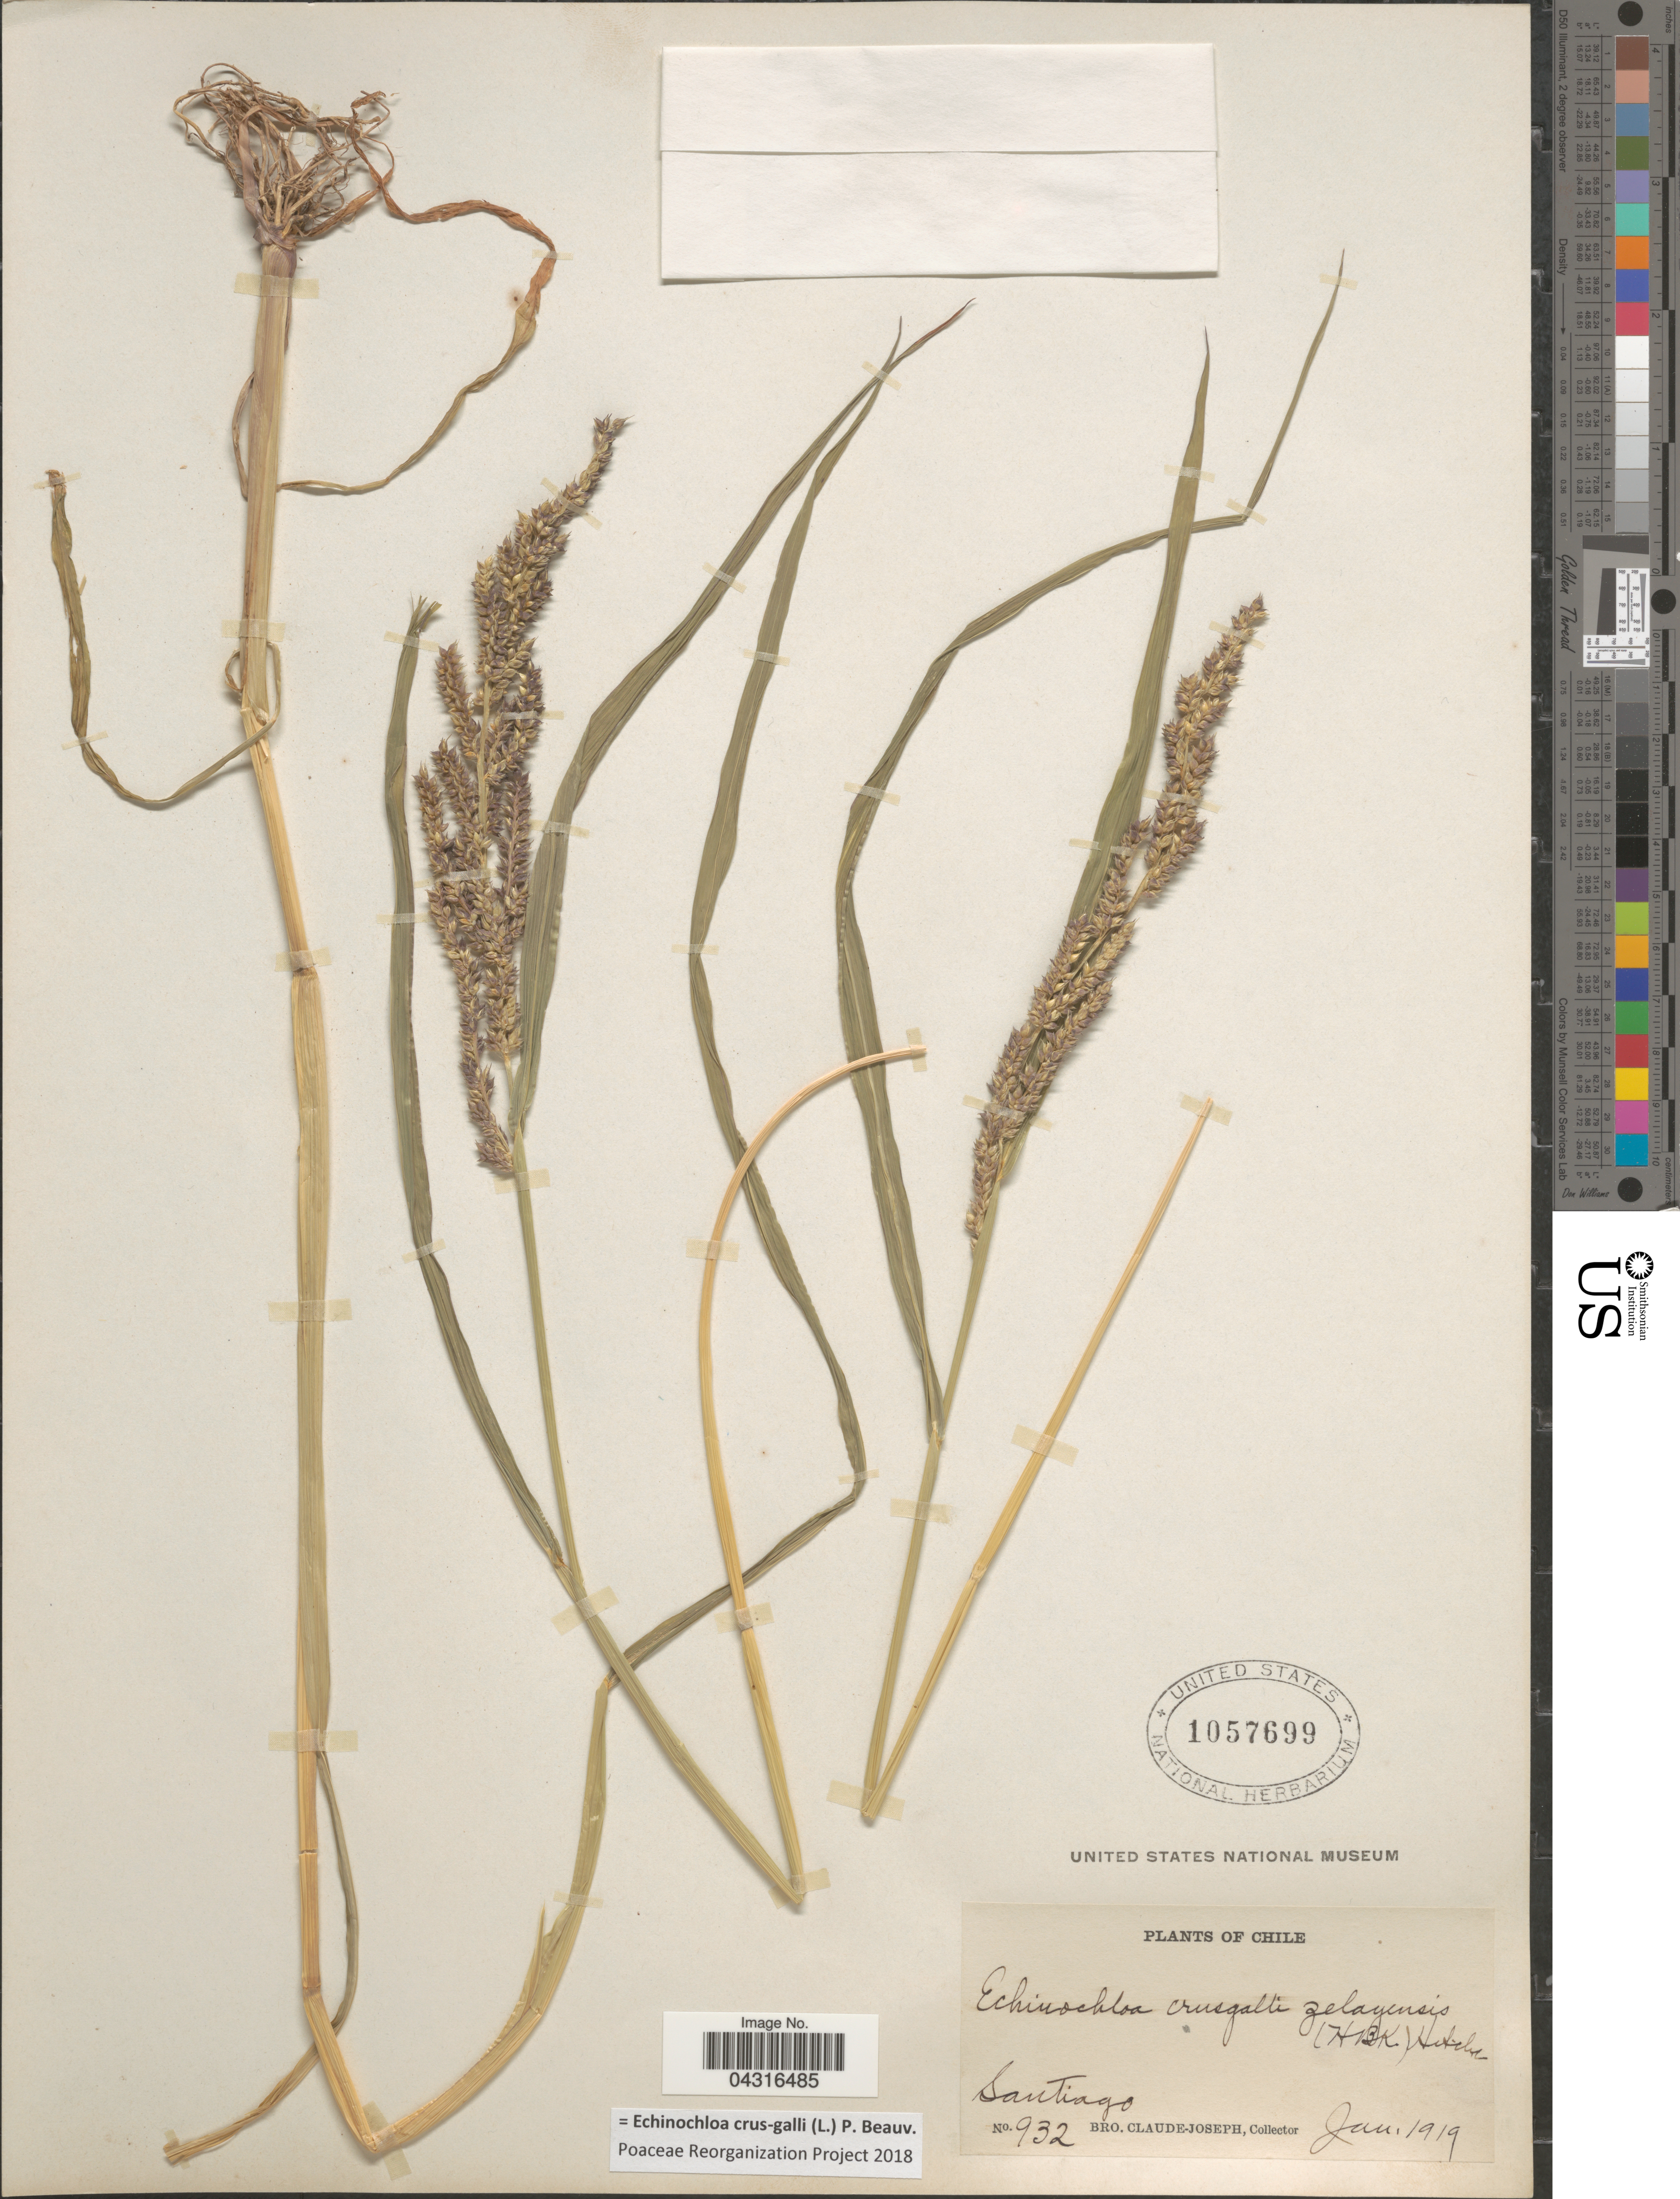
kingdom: Plantae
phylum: Tracheophyta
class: Liliopsida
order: Poales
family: Poaceae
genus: Echinochloa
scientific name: Echinochloa crus-galli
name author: (L.) P. Beauv.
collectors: Bro. Claude-Joseph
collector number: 932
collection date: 1919-01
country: Chile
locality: Santiago.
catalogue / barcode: US 1057699